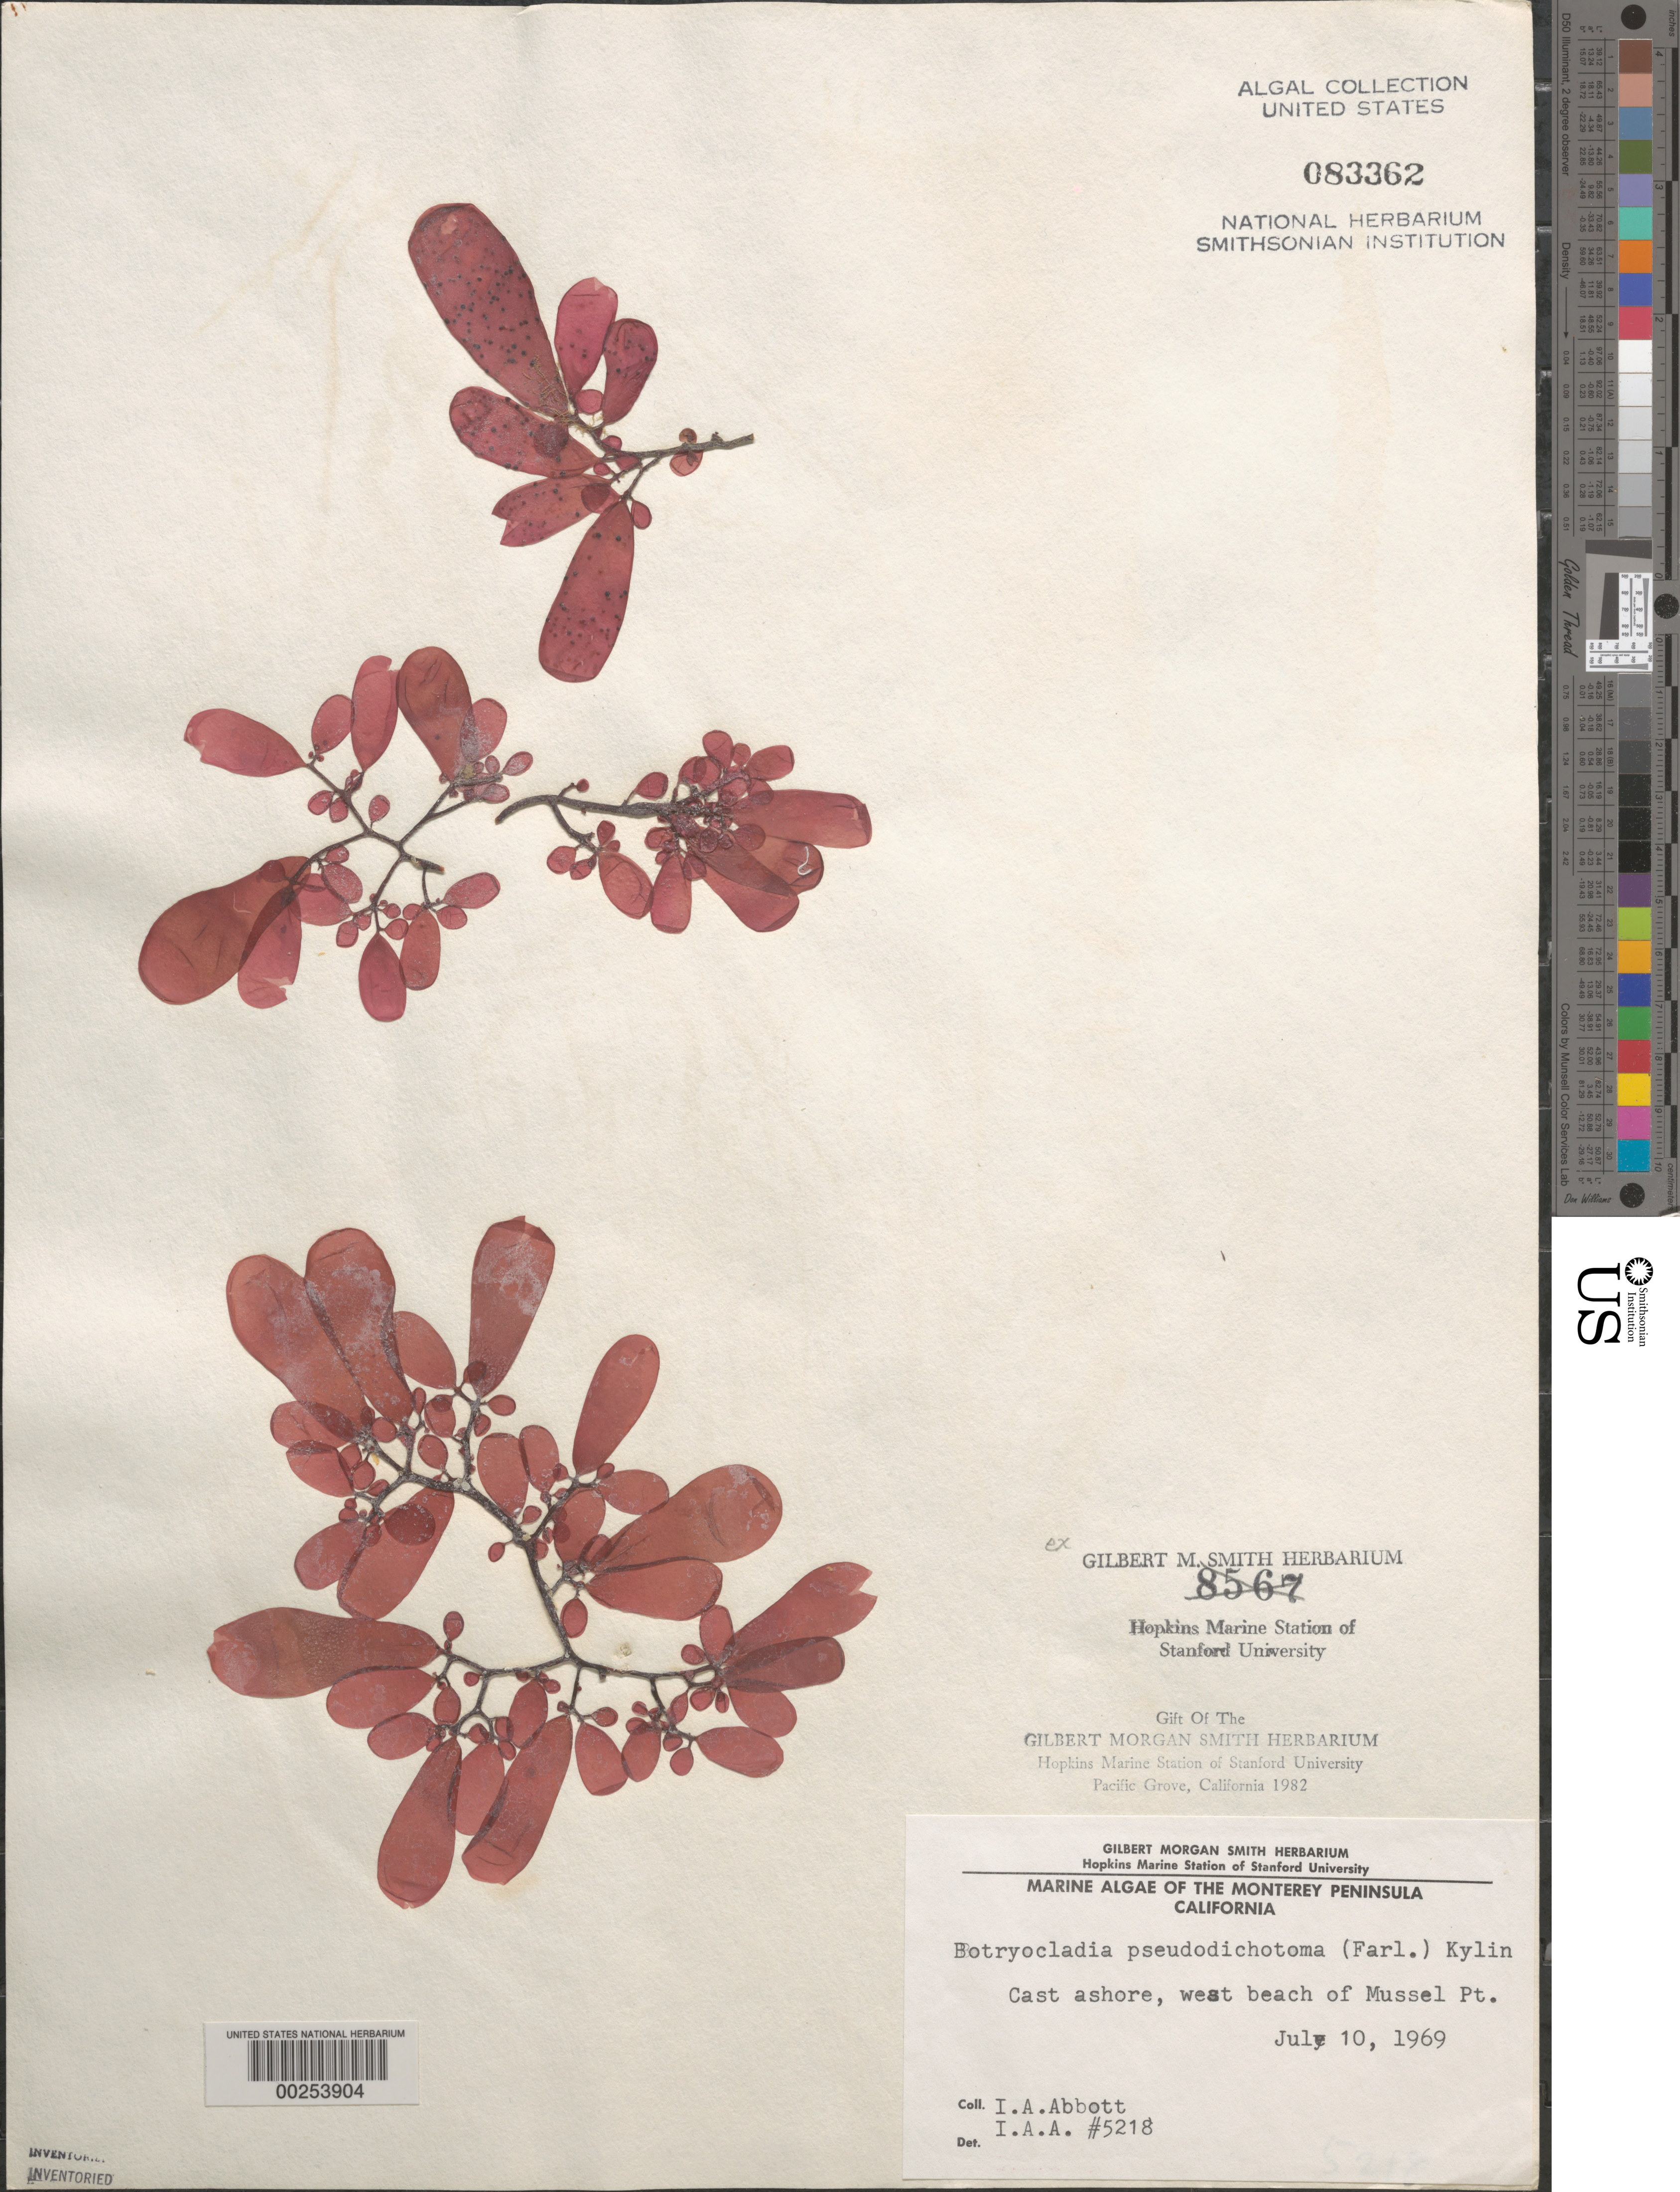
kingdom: Plantae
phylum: Rhodophyta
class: Florideophyceae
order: Rhodymeniales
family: Rhodymeniaceae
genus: Botryocladia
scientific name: Botryocladia pseudodichotoma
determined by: Abbott, Isabella A.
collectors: I. A. Abbott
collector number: IAA 5218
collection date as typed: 10 Jul 1969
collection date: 1969-07-10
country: United States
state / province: California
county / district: Monterey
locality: West Beach of Mussel Point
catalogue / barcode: US 83362